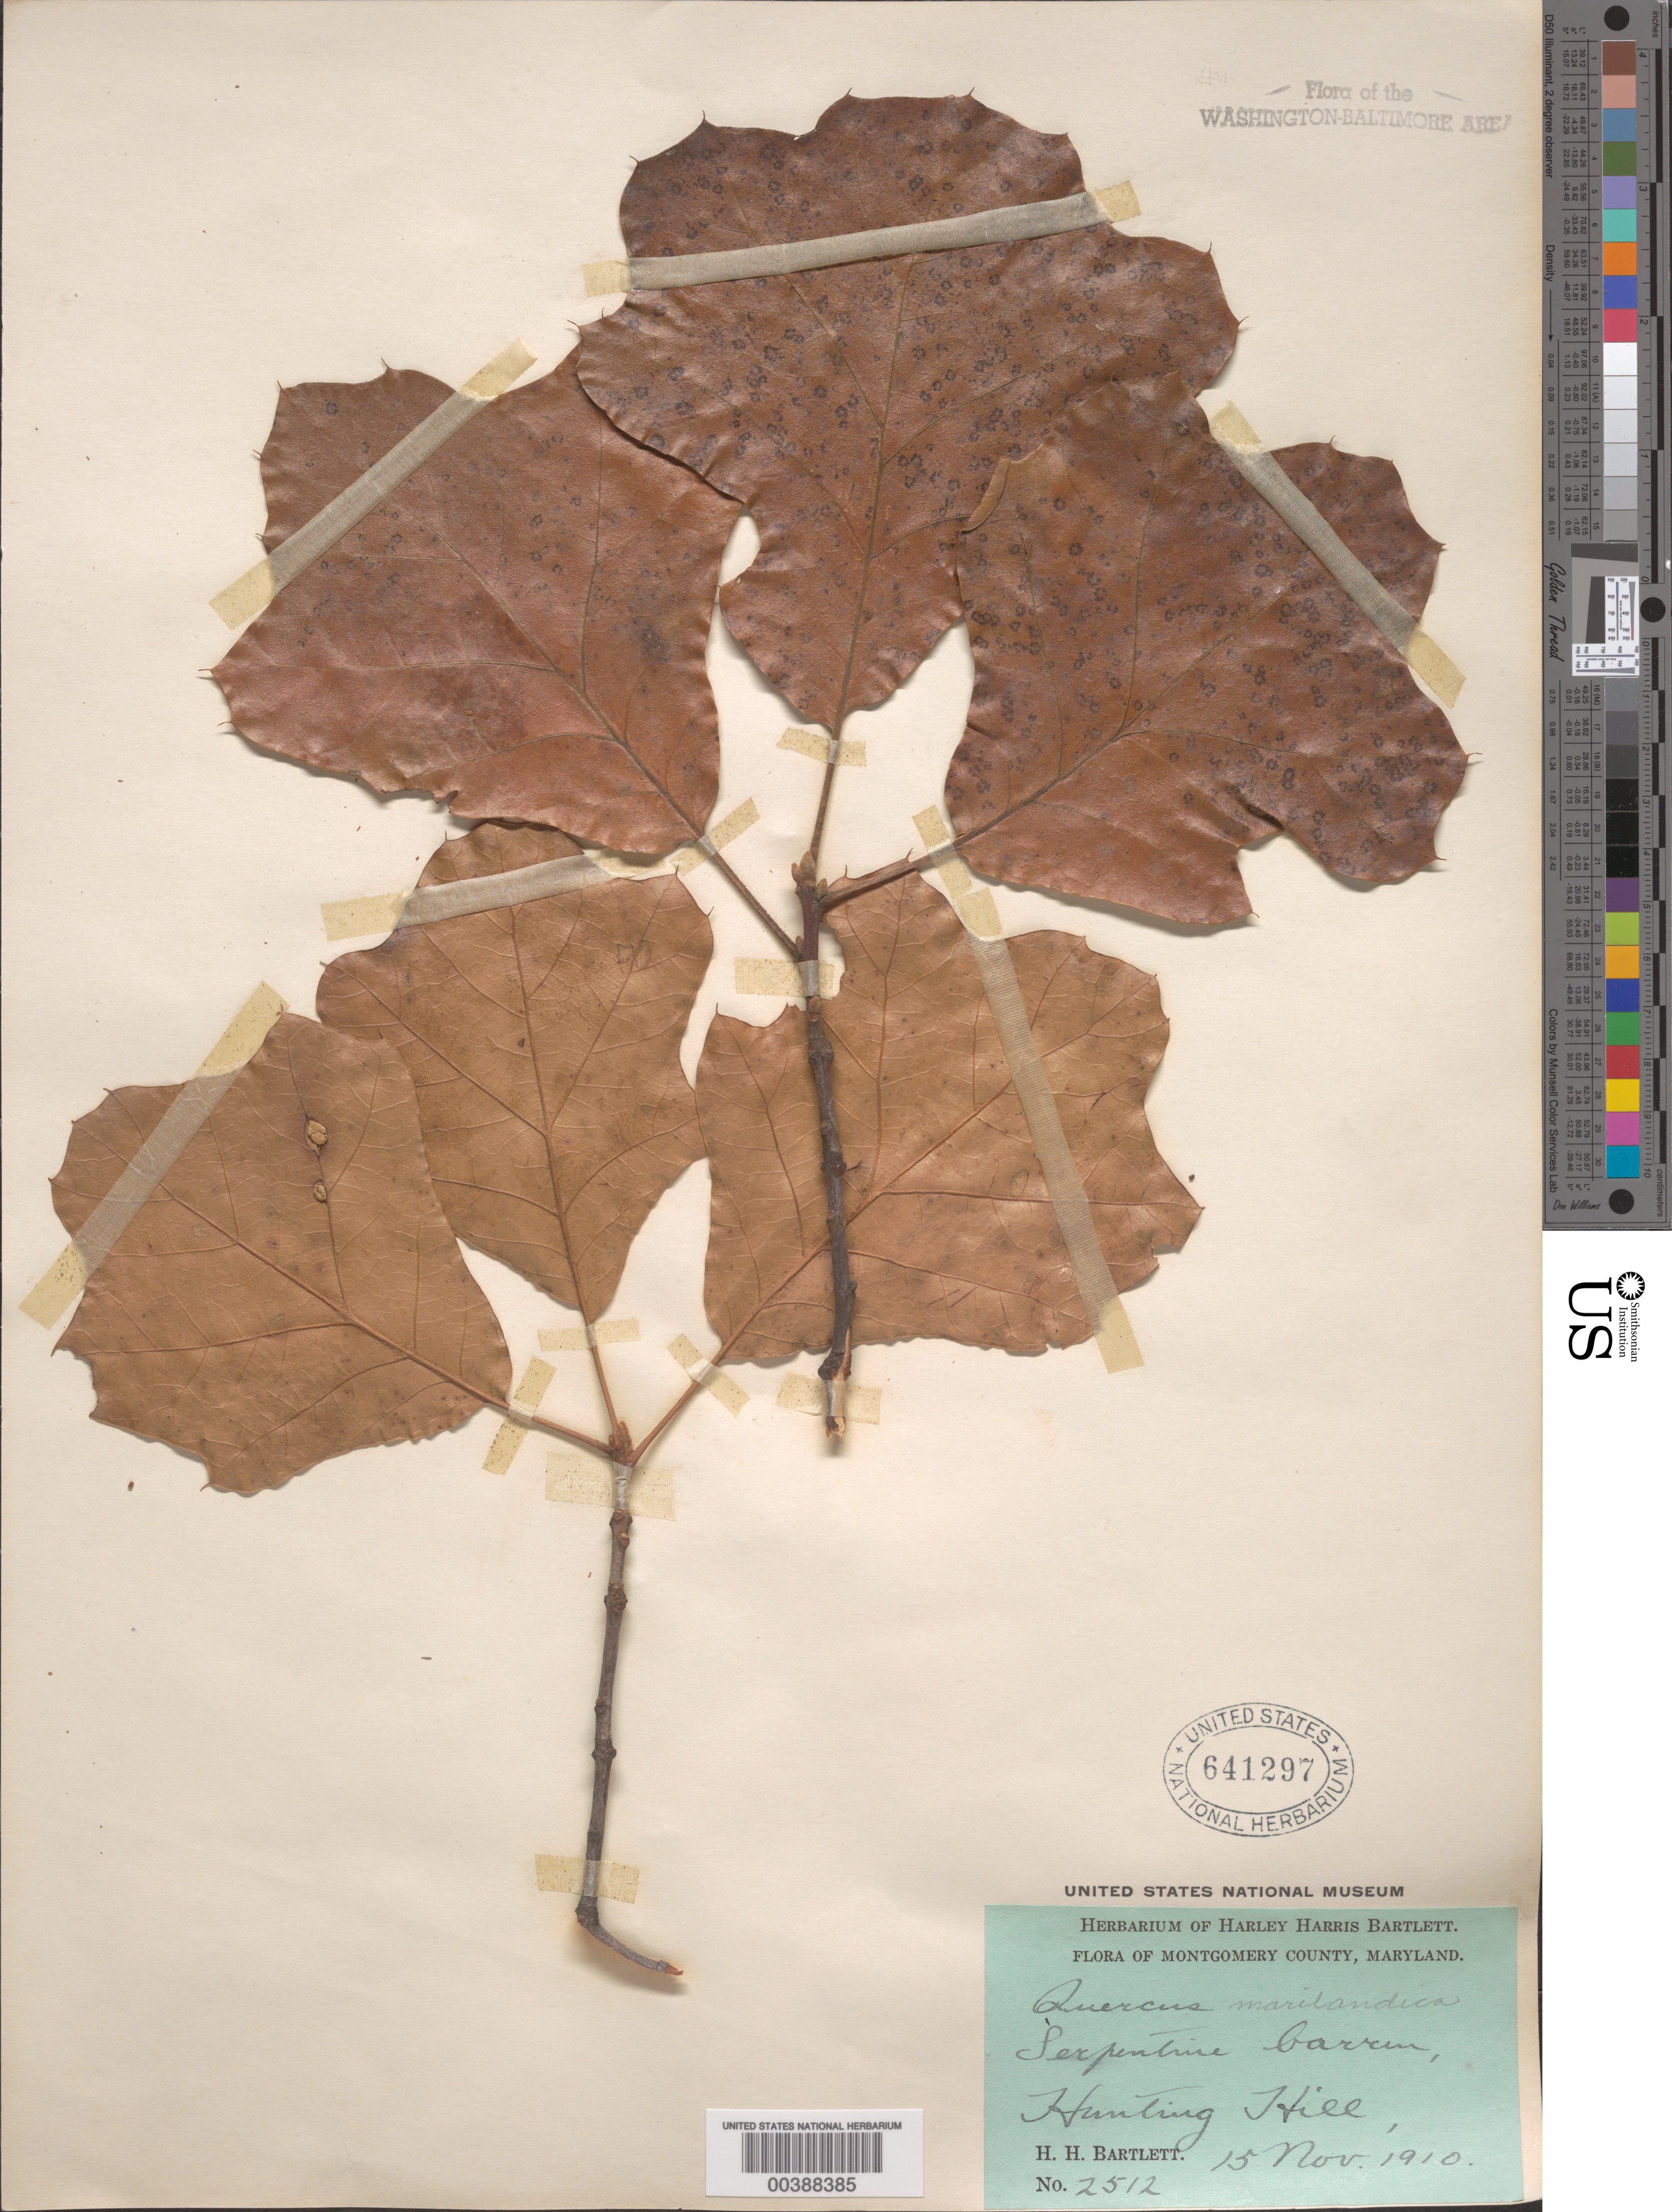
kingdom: Plantae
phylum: Tracheophyta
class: Magnoliopsida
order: Fagales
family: Fagaceae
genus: Quercus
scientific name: Quercus marilandica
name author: (L.) Münchh.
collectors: H. H. Bartlett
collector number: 2512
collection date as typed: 15 Nov 1910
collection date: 1910-11-15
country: United States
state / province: Maryland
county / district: Montgomery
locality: Serpentine barrens, Hunting Hill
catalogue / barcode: US 649297